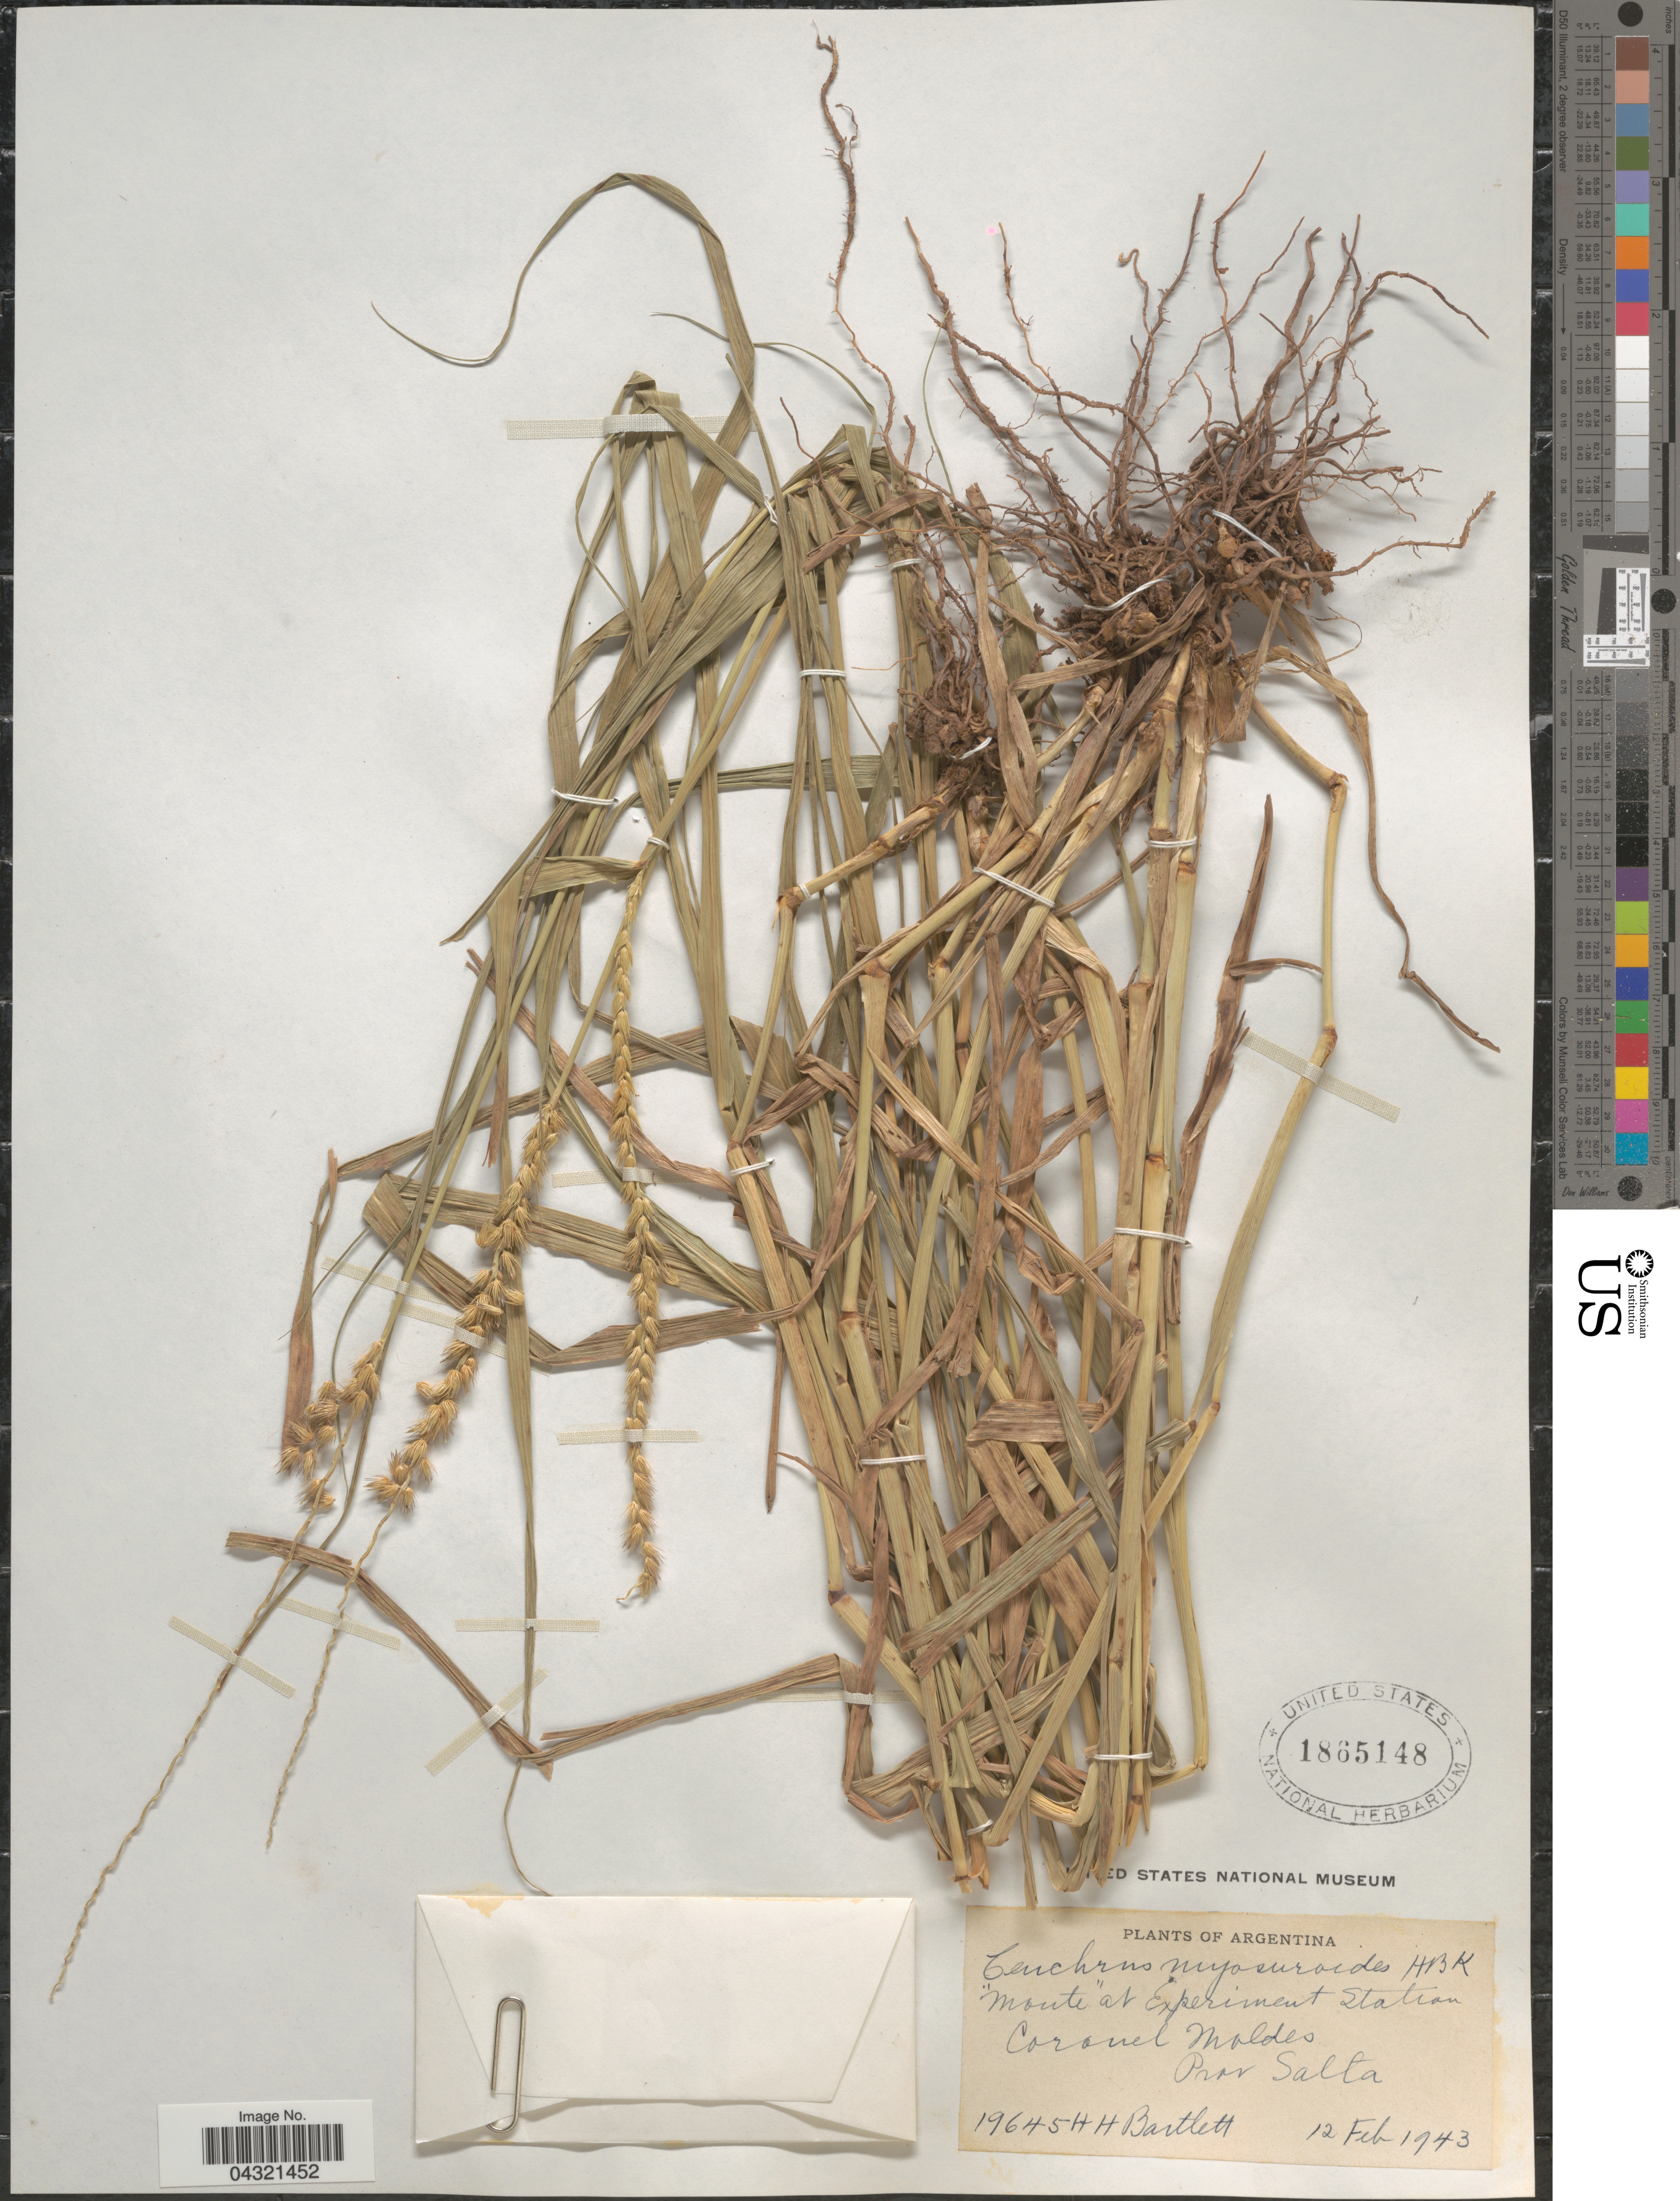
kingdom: Plantae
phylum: Tracheophyta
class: Liliopsida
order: Poales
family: Poaceae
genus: Cenchrus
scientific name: Cenchrus myosuroides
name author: Kunth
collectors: H. H. Bartlett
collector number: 19645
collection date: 1943-02-12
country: Argentina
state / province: Salta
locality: monte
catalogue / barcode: US 1865148